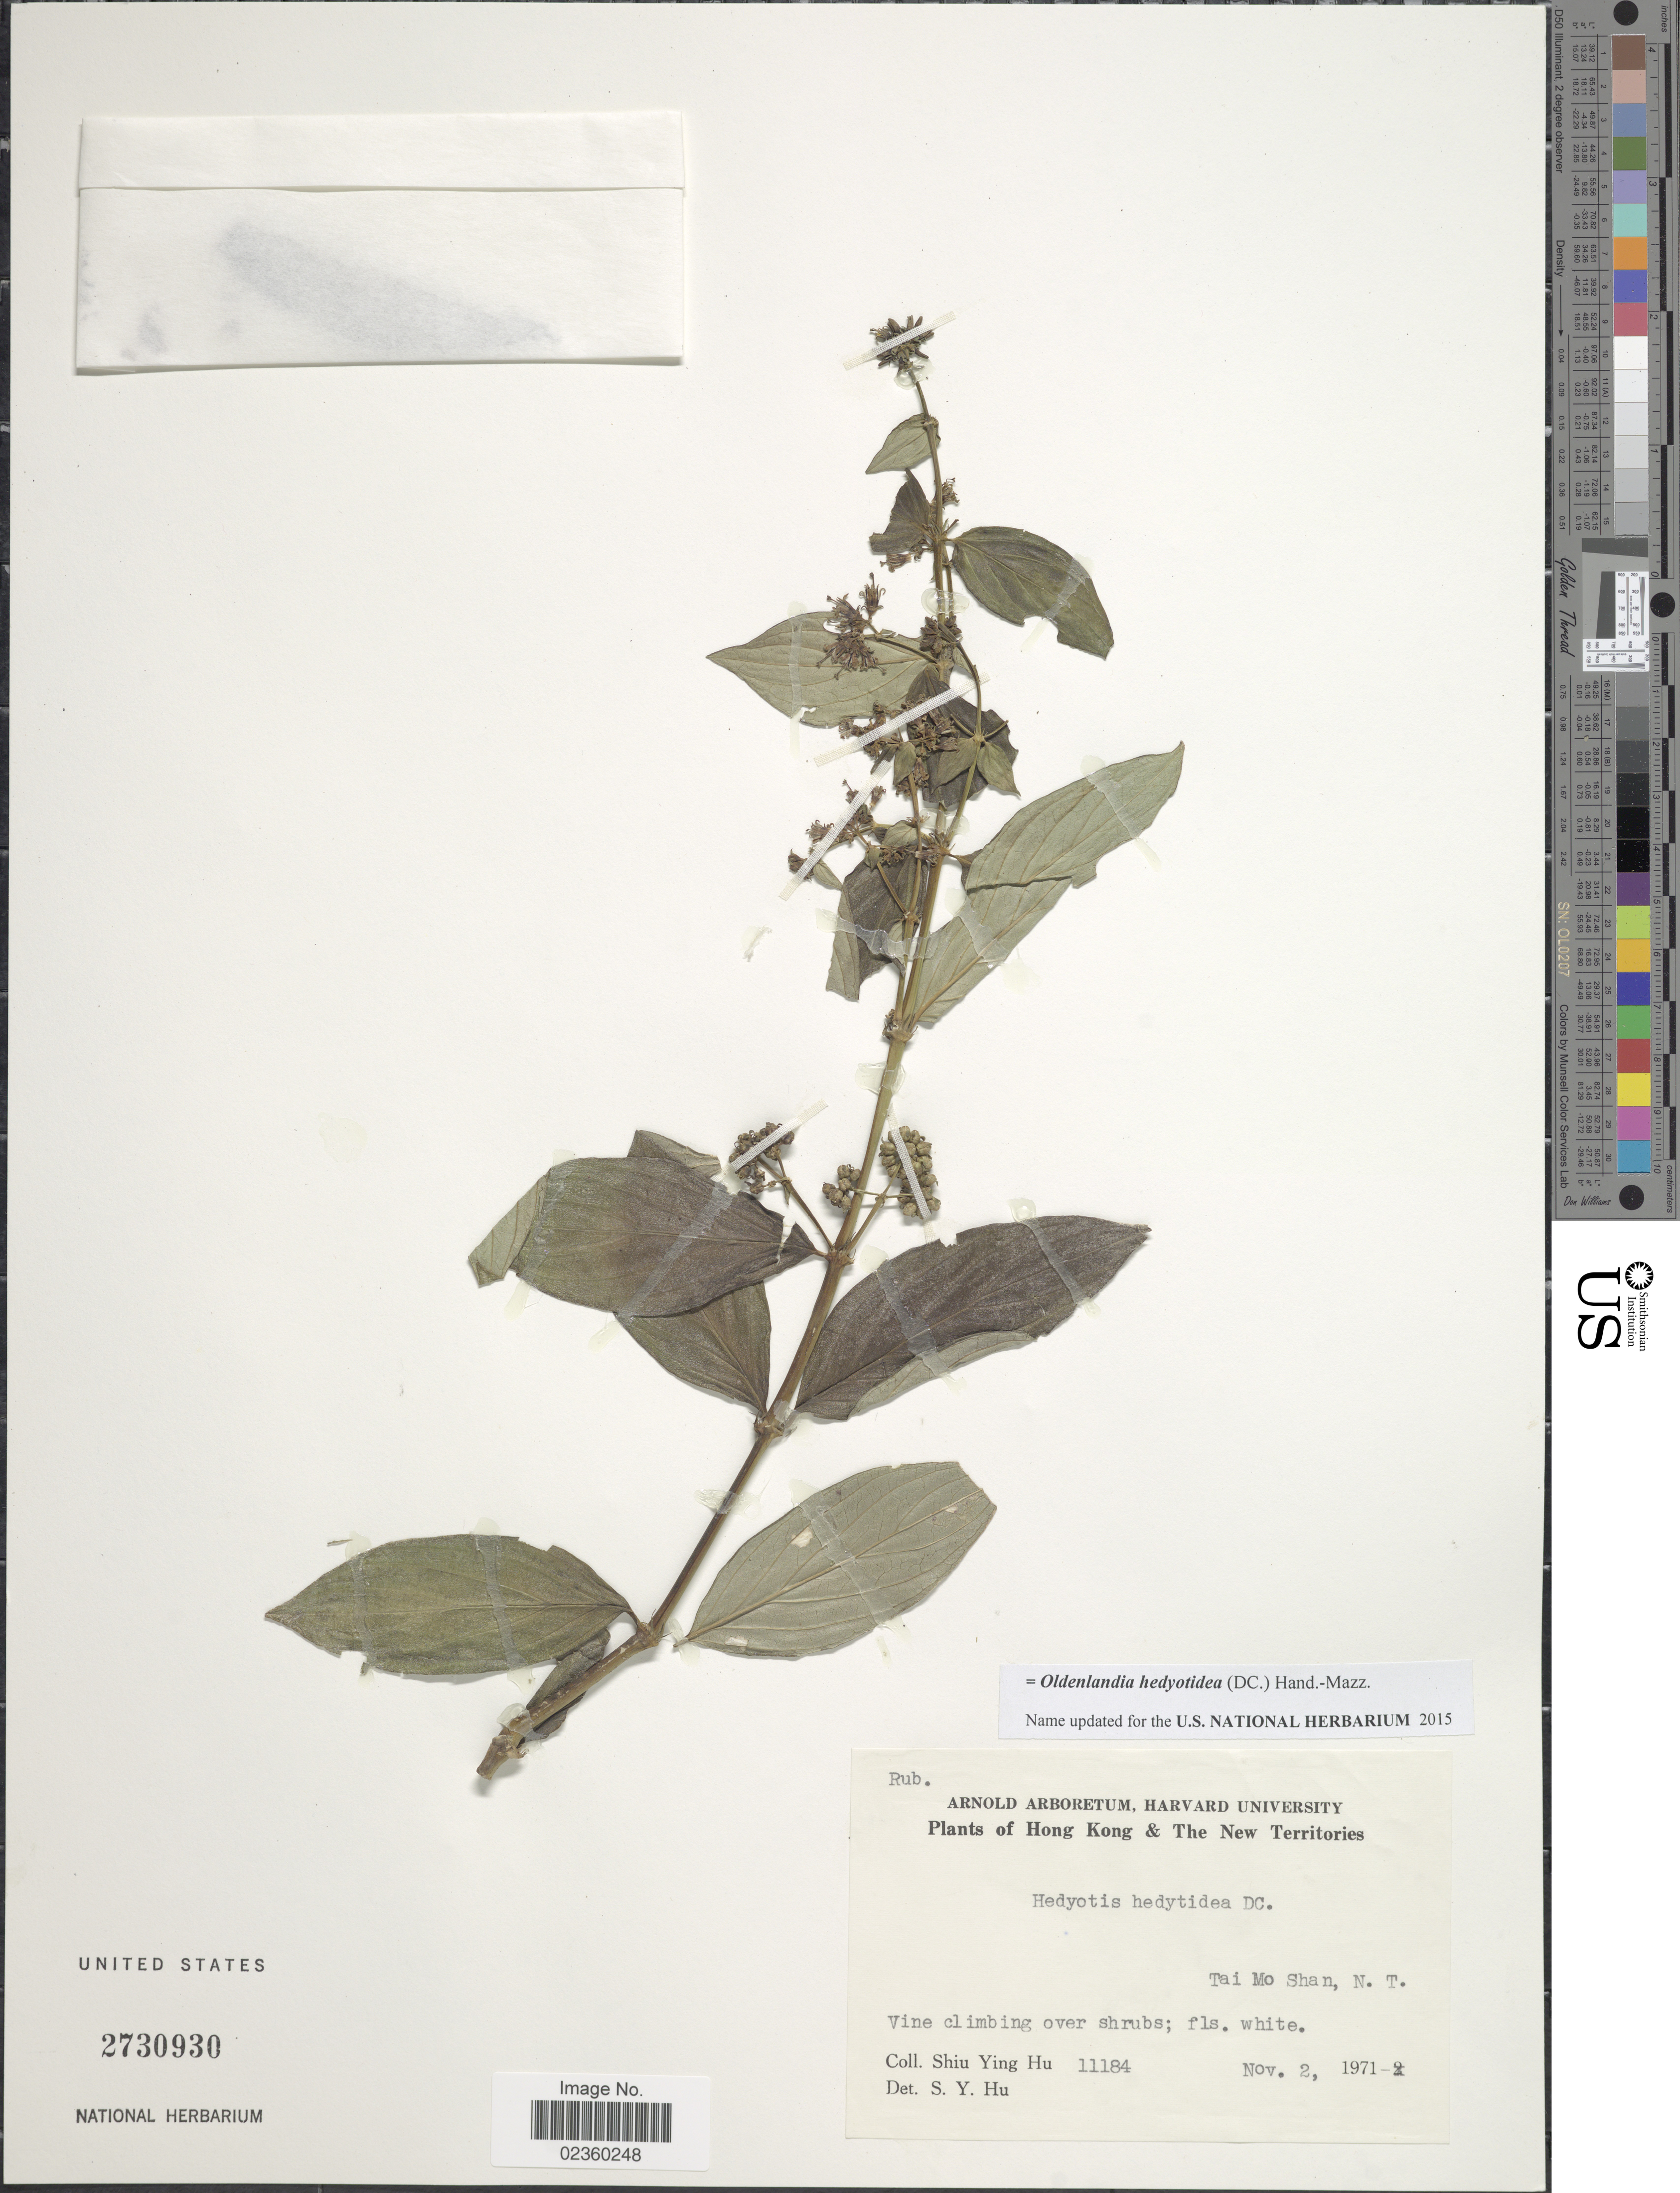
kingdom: Plantae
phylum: Tracheophyta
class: Magnoliopsida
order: Gentianales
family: Rubiaceae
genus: Dimetia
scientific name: Dimetia hedyotidea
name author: (DC.) T.C. Hsu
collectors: S. Y. Hu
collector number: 11184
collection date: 1971-11-02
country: China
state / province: Hong Kong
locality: The New Territories, Tai Mo Shan, N.T.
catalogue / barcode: US 2730930